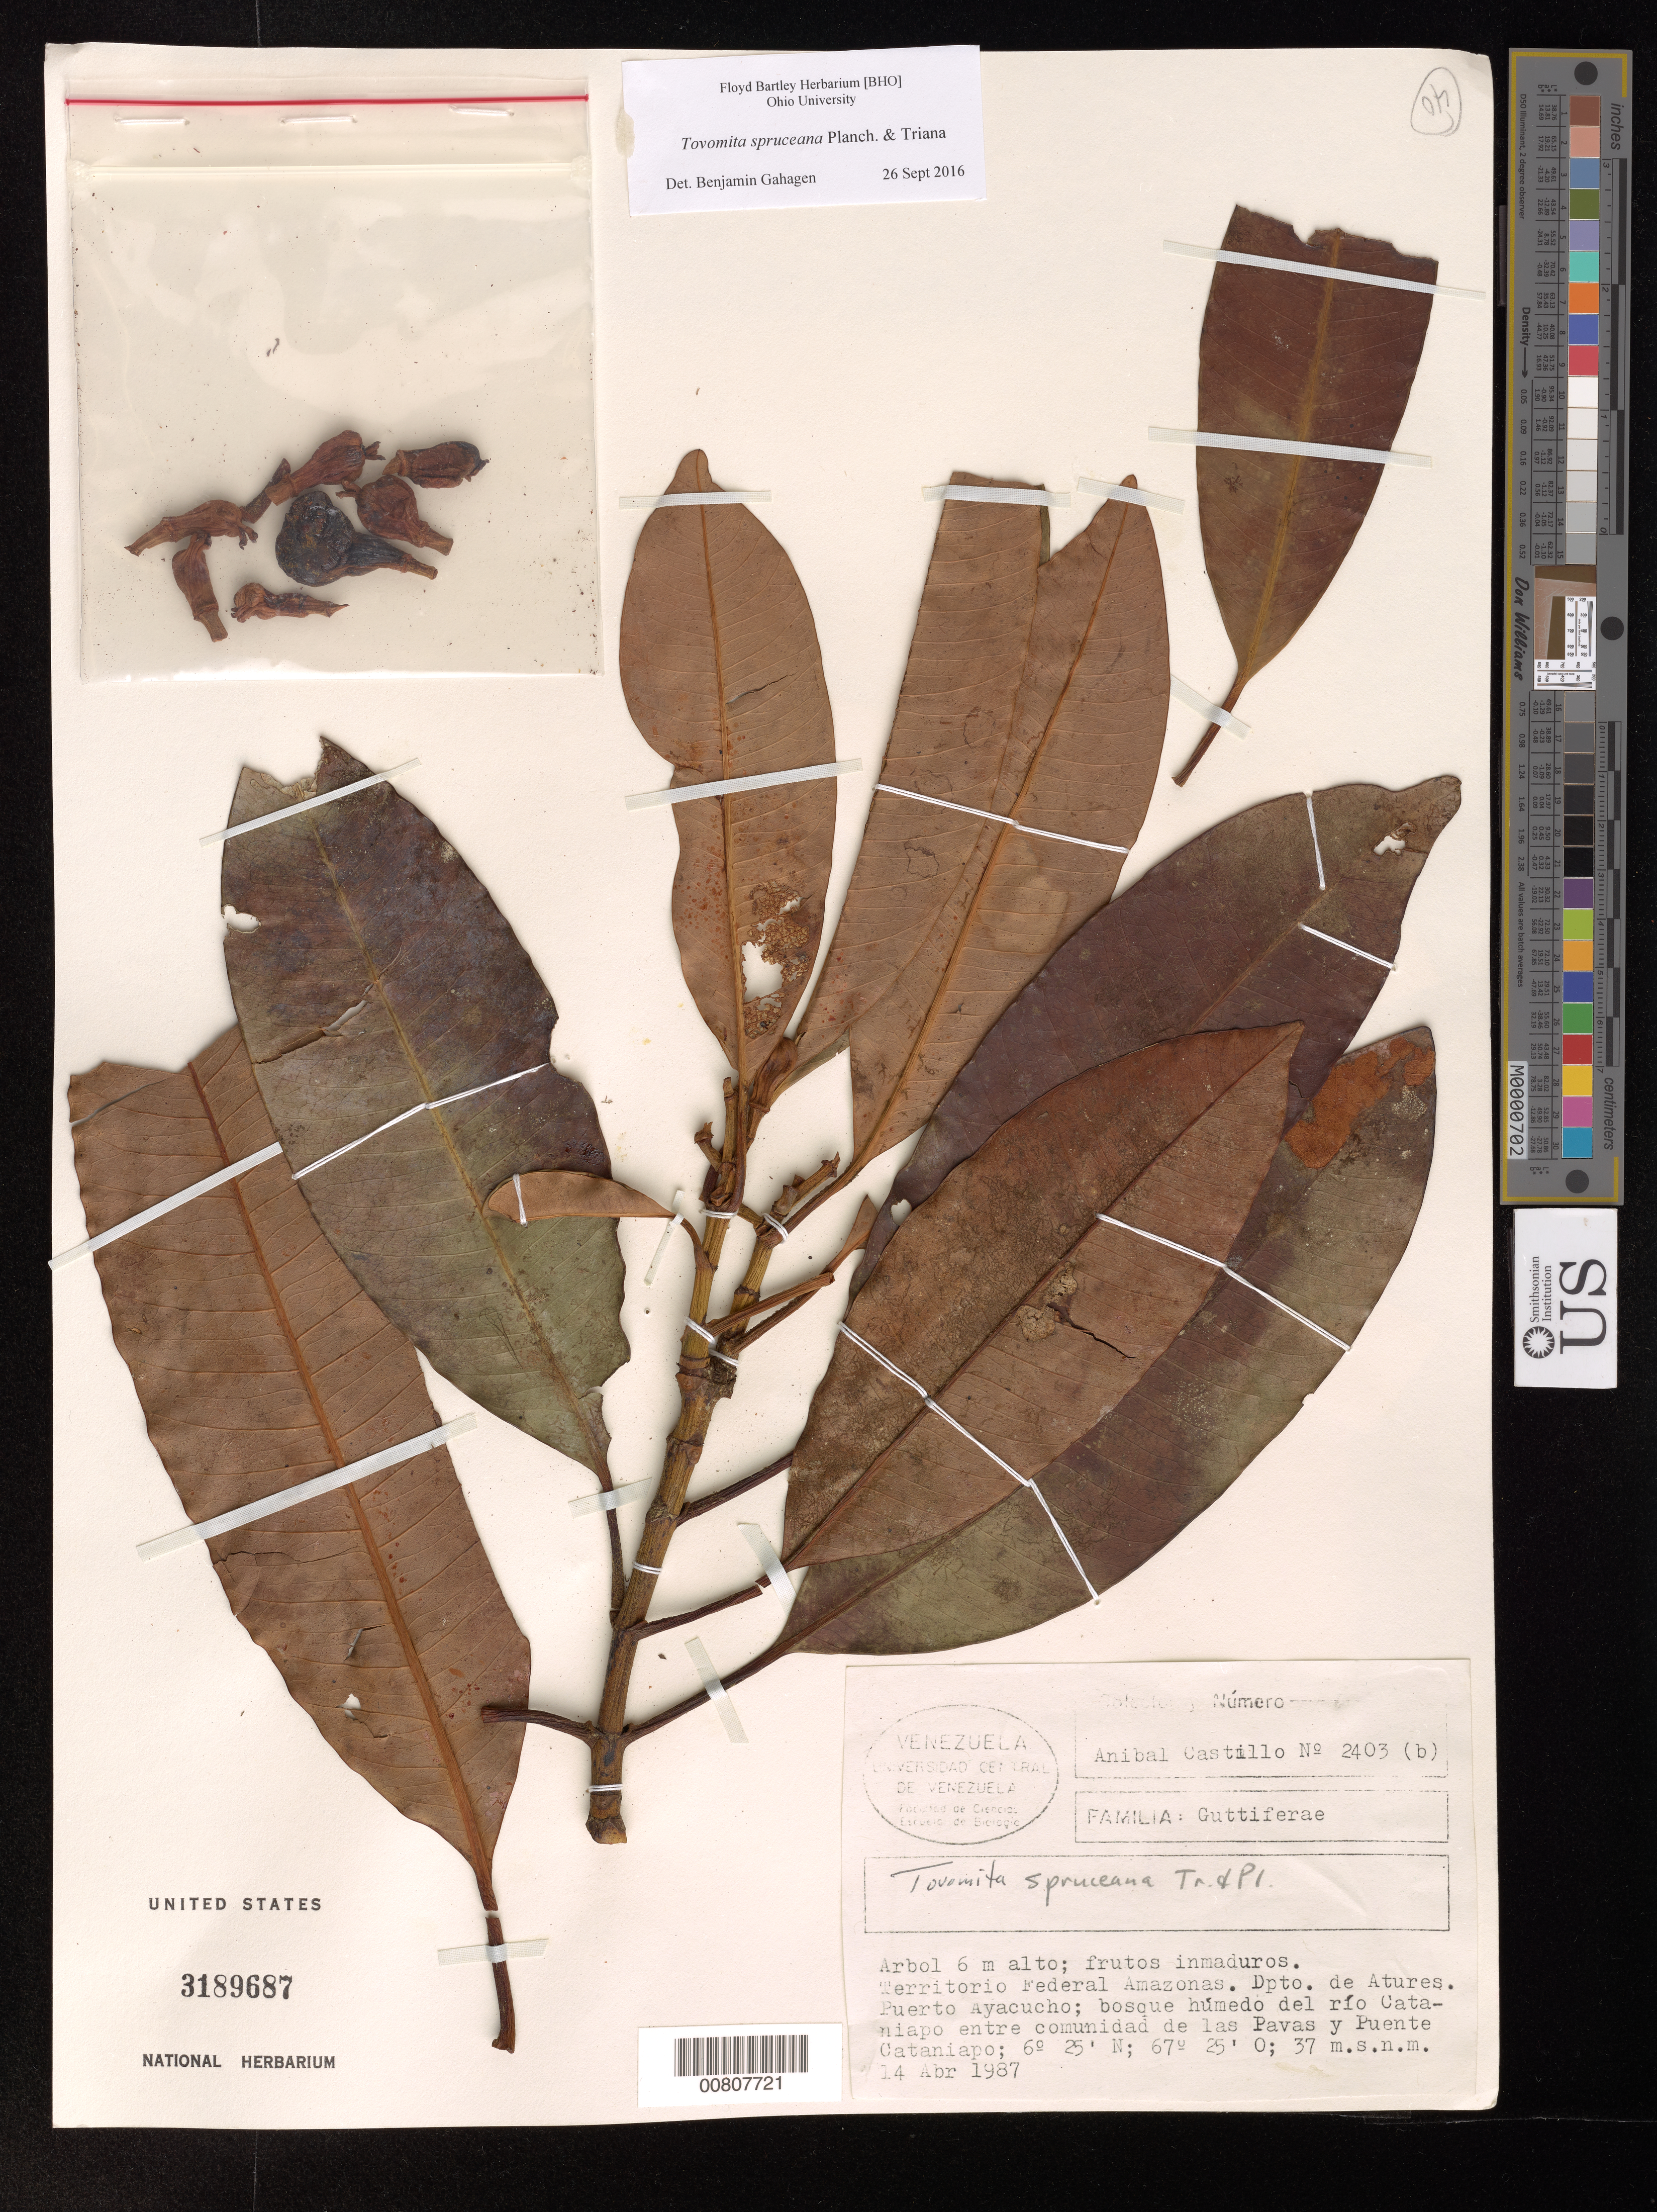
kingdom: Plantae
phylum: Tracheophyta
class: Magnoliopsida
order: Malpighiales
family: Clusiaceae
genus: Tovomita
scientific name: Tovomita spruceana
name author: Planch. & Triana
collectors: A. Castillo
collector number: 2403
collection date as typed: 14-Apr-87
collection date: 1987-04-14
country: Venezuela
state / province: Amazonas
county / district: Atures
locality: Puerto Ayacucho, Río Cataniapo, entre Comunidad Las Pavas y Puente Cataniapo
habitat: Bosque húmedo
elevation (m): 37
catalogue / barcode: US 3189687